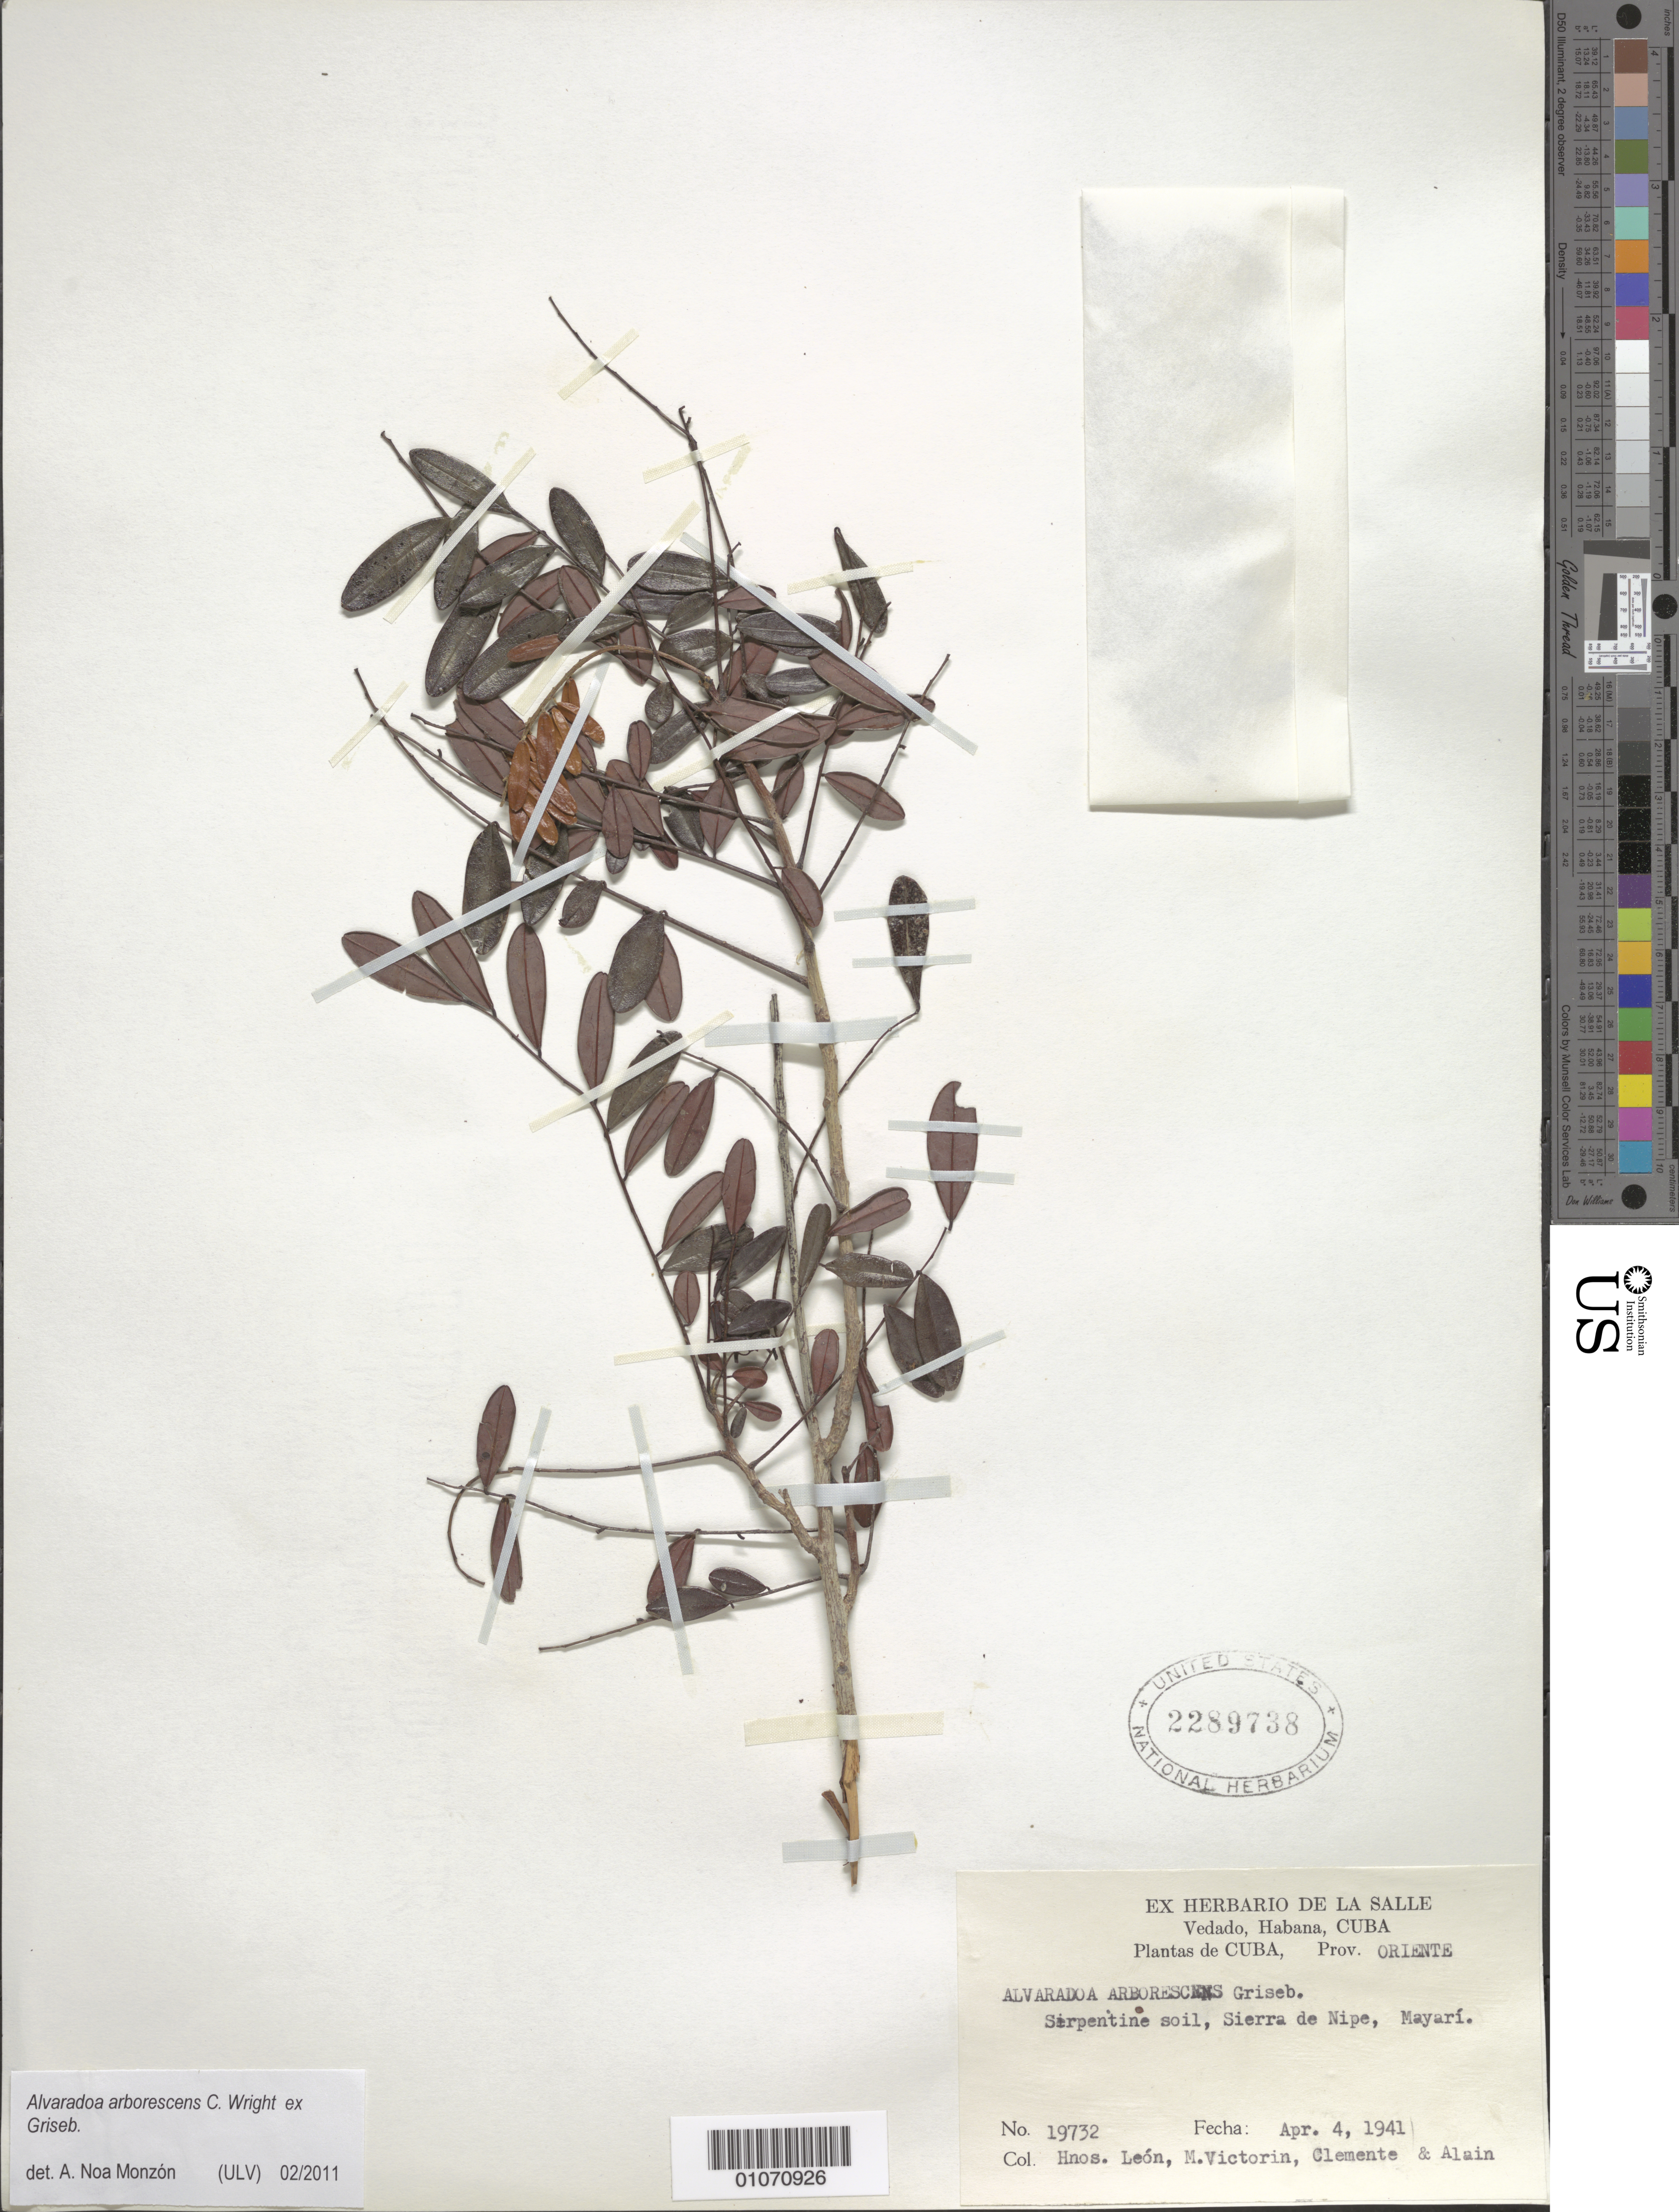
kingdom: Plantae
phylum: Tracheophyta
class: Magnoliopsida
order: Picramniales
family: Picramniaceae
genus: Alvaradoa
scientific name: Alvaradoa arborescens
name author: C. Wright in Griseb.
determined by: Noa Monzón, A.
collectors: Bro. León, Fr. Marie-Victorin, Bro. Clemente & A. H. Liogier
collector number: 19732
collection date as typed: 04 Apr 1941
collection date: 1941-04-04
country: Cuba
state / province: Holguín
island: Cuba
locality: Sierra de Nipe, Mayarí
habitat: Serpentine soil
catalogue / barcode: US 2289738